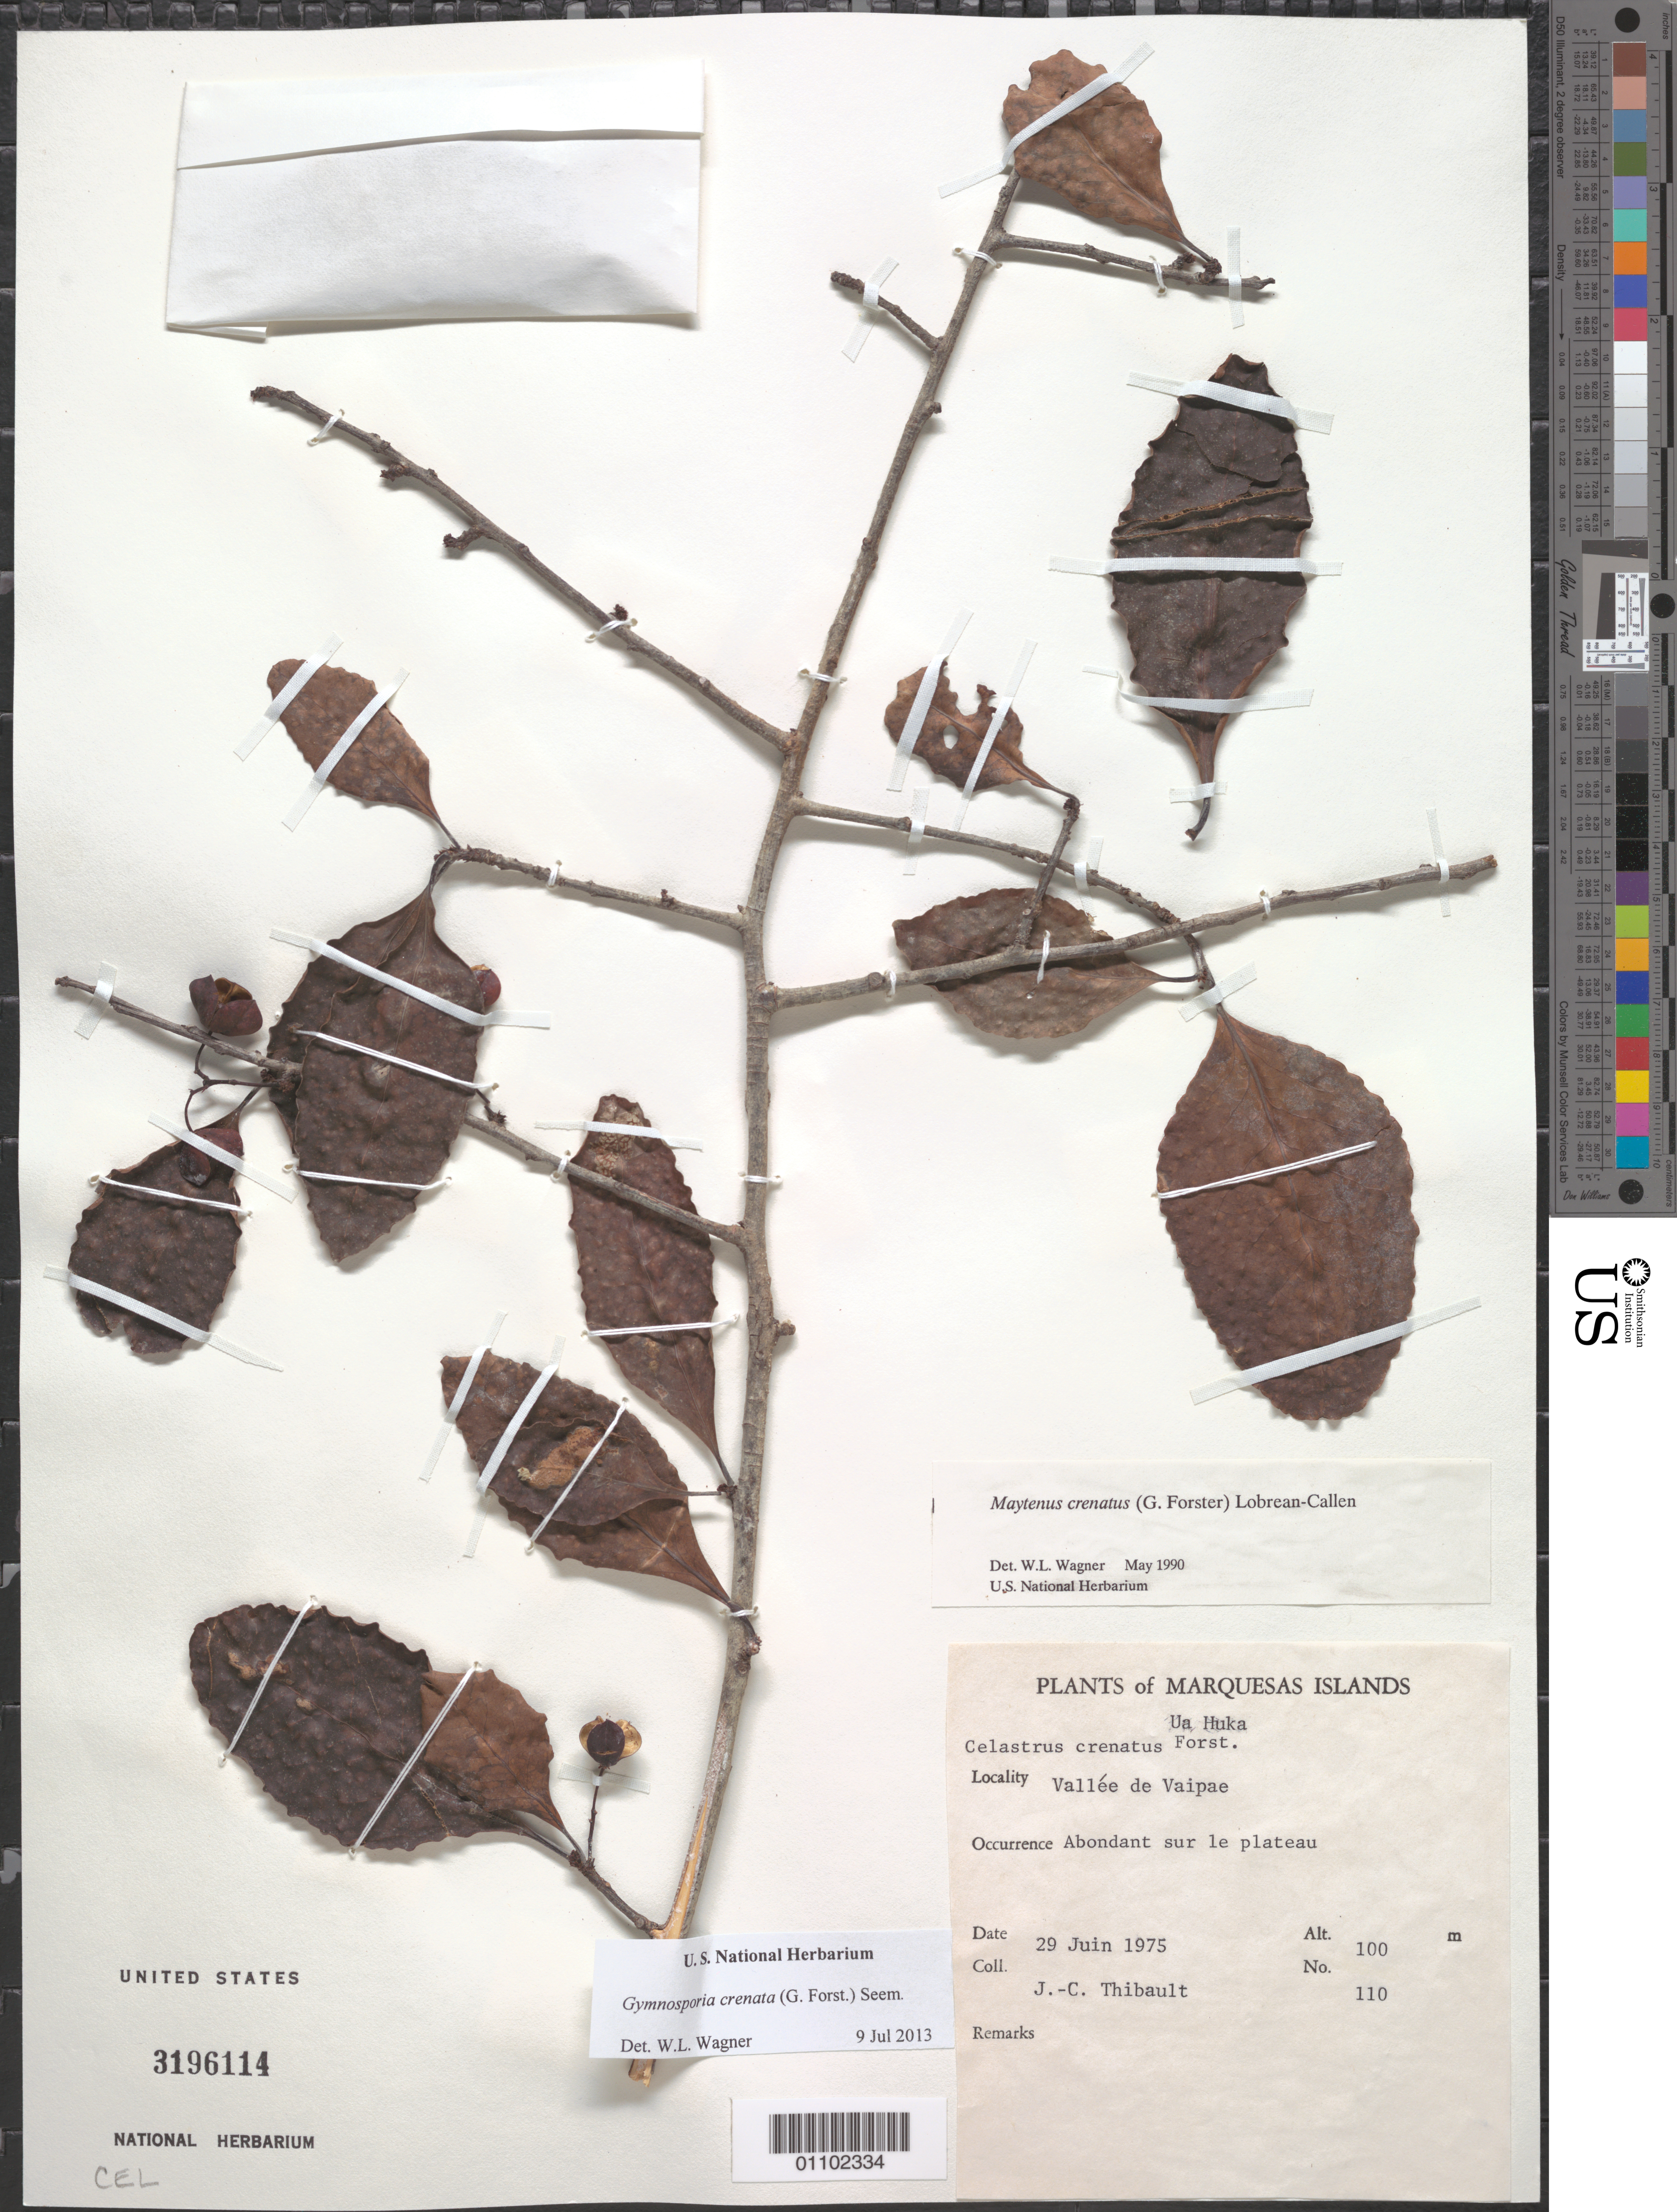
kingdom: Plantae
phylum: Tracheophyta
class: Magnoliopsida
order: Celastrales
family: Celastraceae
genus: Gymnosporia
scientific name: Gymnosporia crenata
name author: (G. Forst.) Seem.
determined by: Wagner, W. L., (BOT), Smithsonian Institution - National Museum of Natural History (UNITED STATES)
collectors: J. Thibault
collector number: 110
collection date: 1975-06-29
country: French Polynesia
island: Ua Huka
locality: Vallée de Vaipae'e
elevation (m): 100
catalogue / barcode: US 3196114